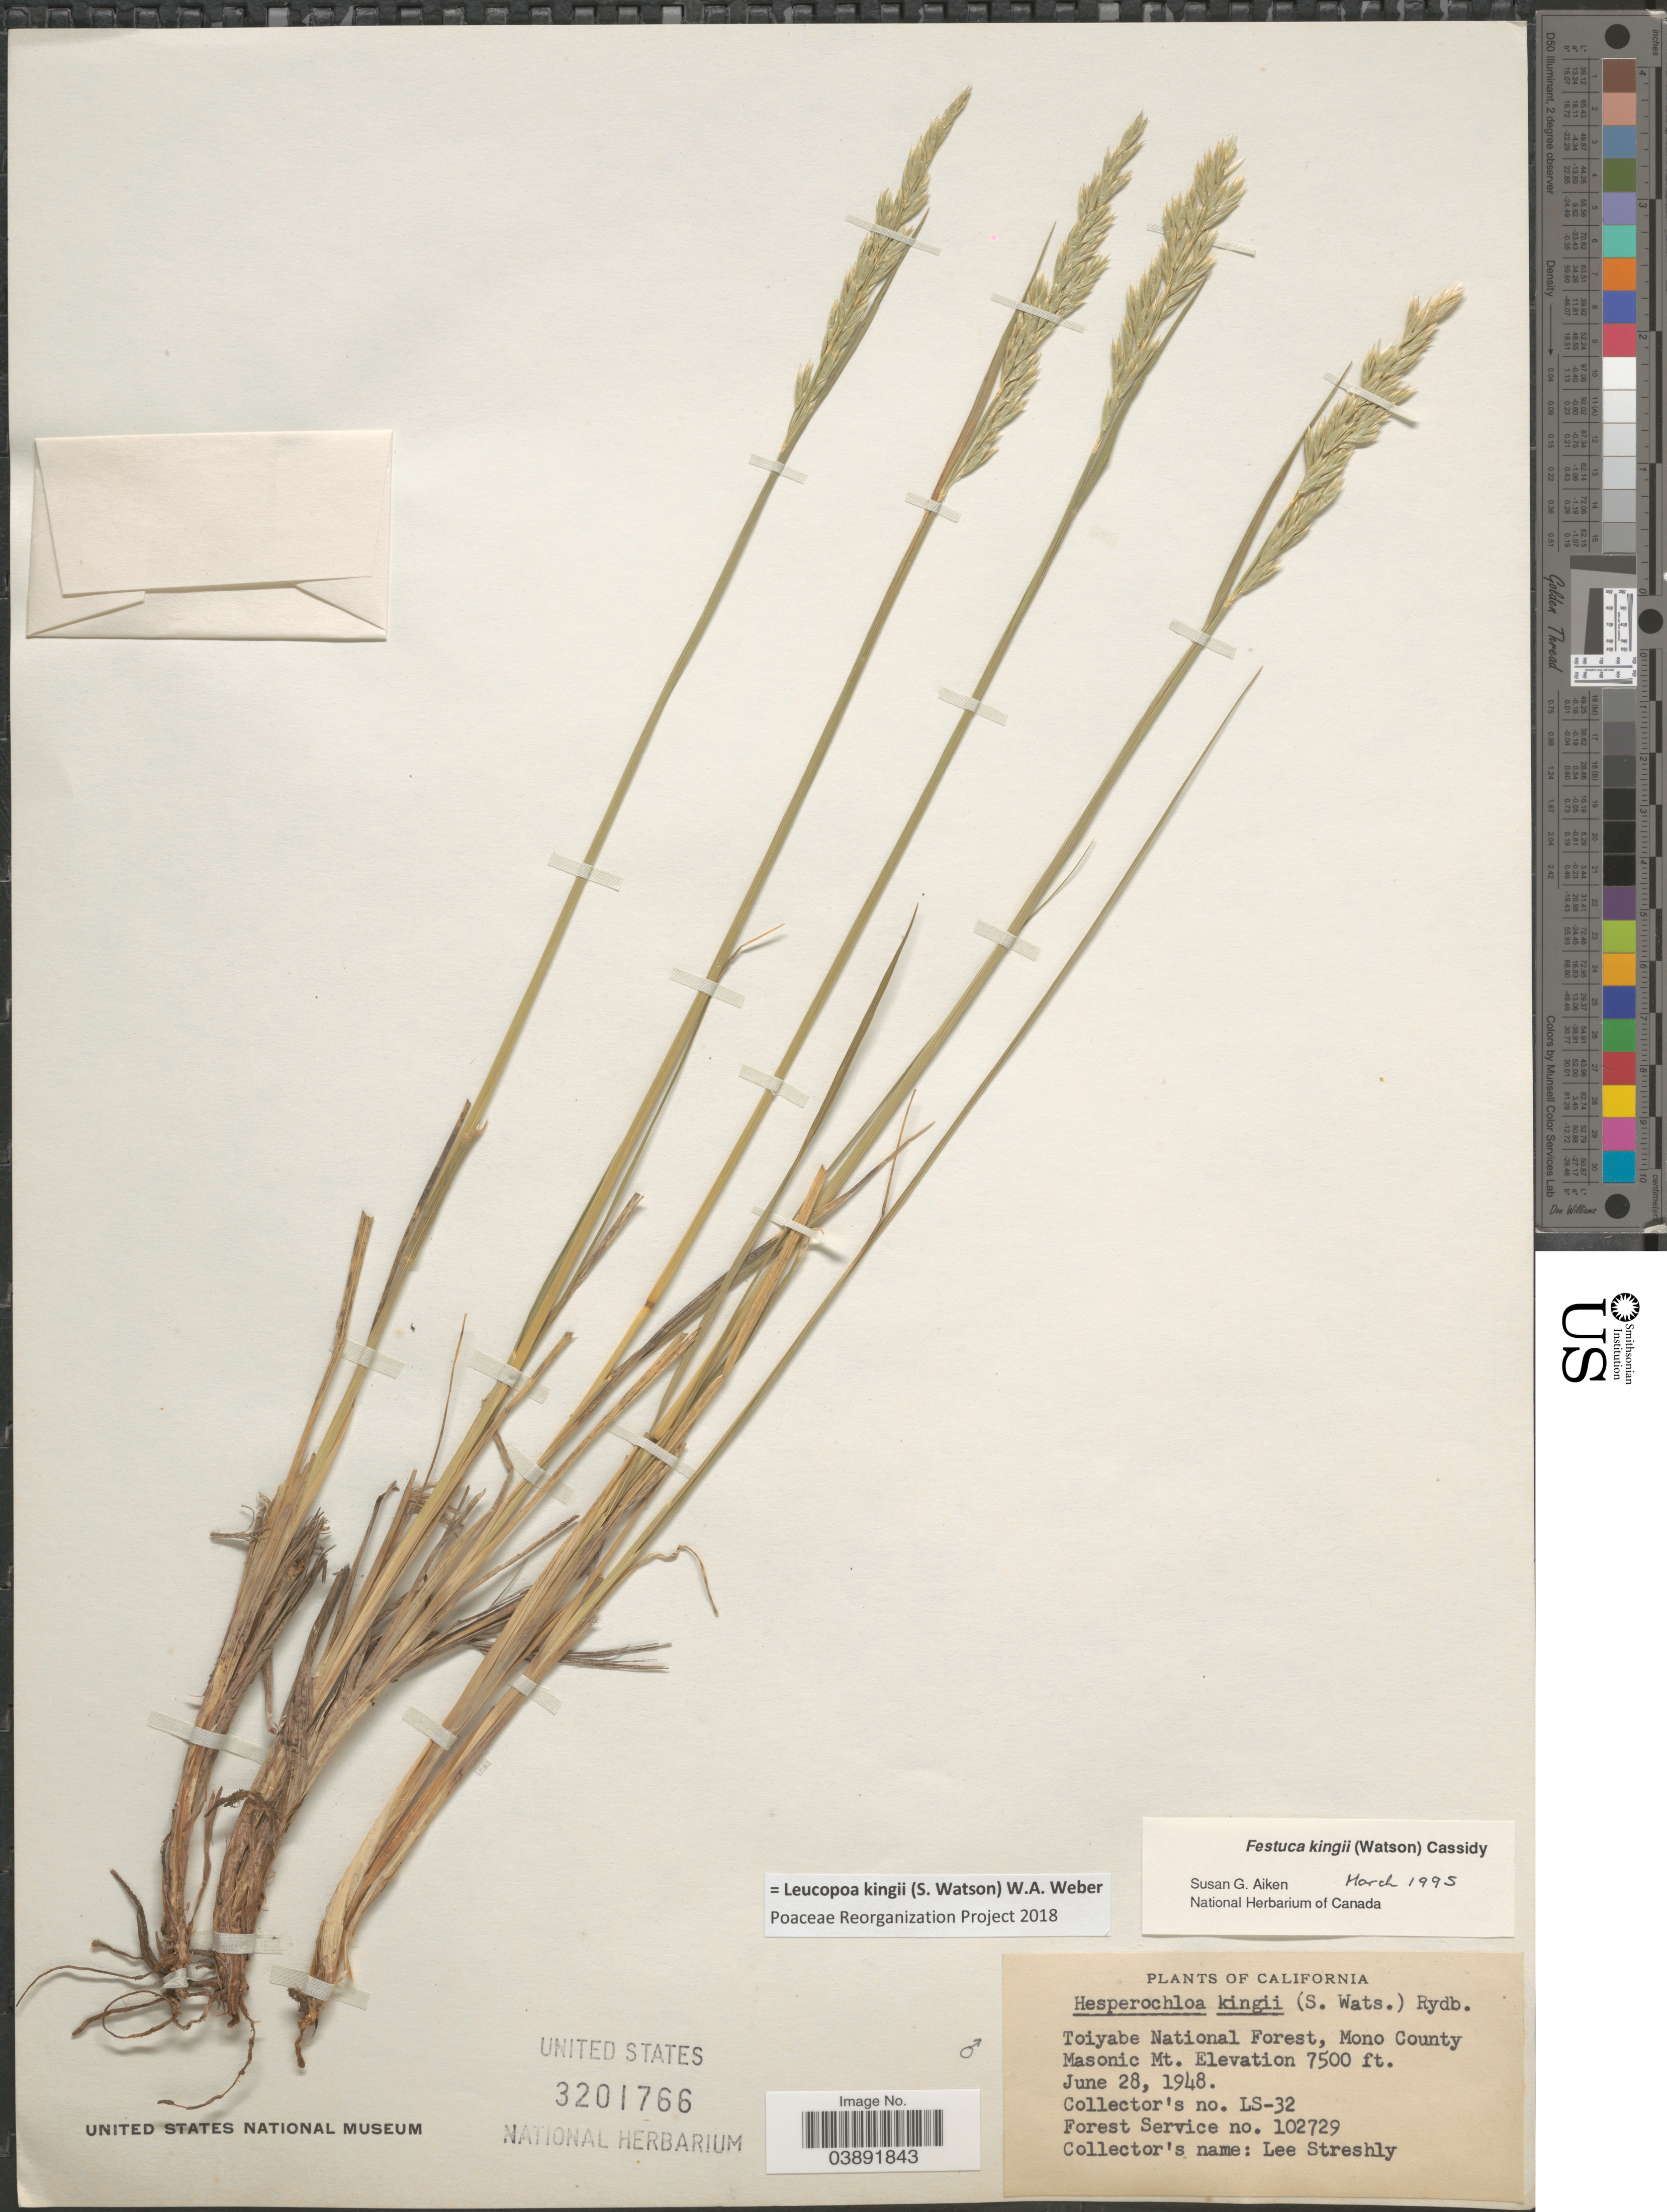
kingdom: Plantae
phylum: Tracheophyta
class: Liliopsida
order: Poales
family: Poaceae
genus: Hesperochloa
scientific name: Hesperochloa kingii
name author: (S. Watson) Rydb.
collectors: L. Streshly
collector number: LS-32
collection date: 1948-06-28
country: United States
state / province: California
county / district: Mono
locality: Toiyabe National Forest, Mono County. Masonic Mt.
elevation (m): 2286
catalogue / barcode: US 3201766